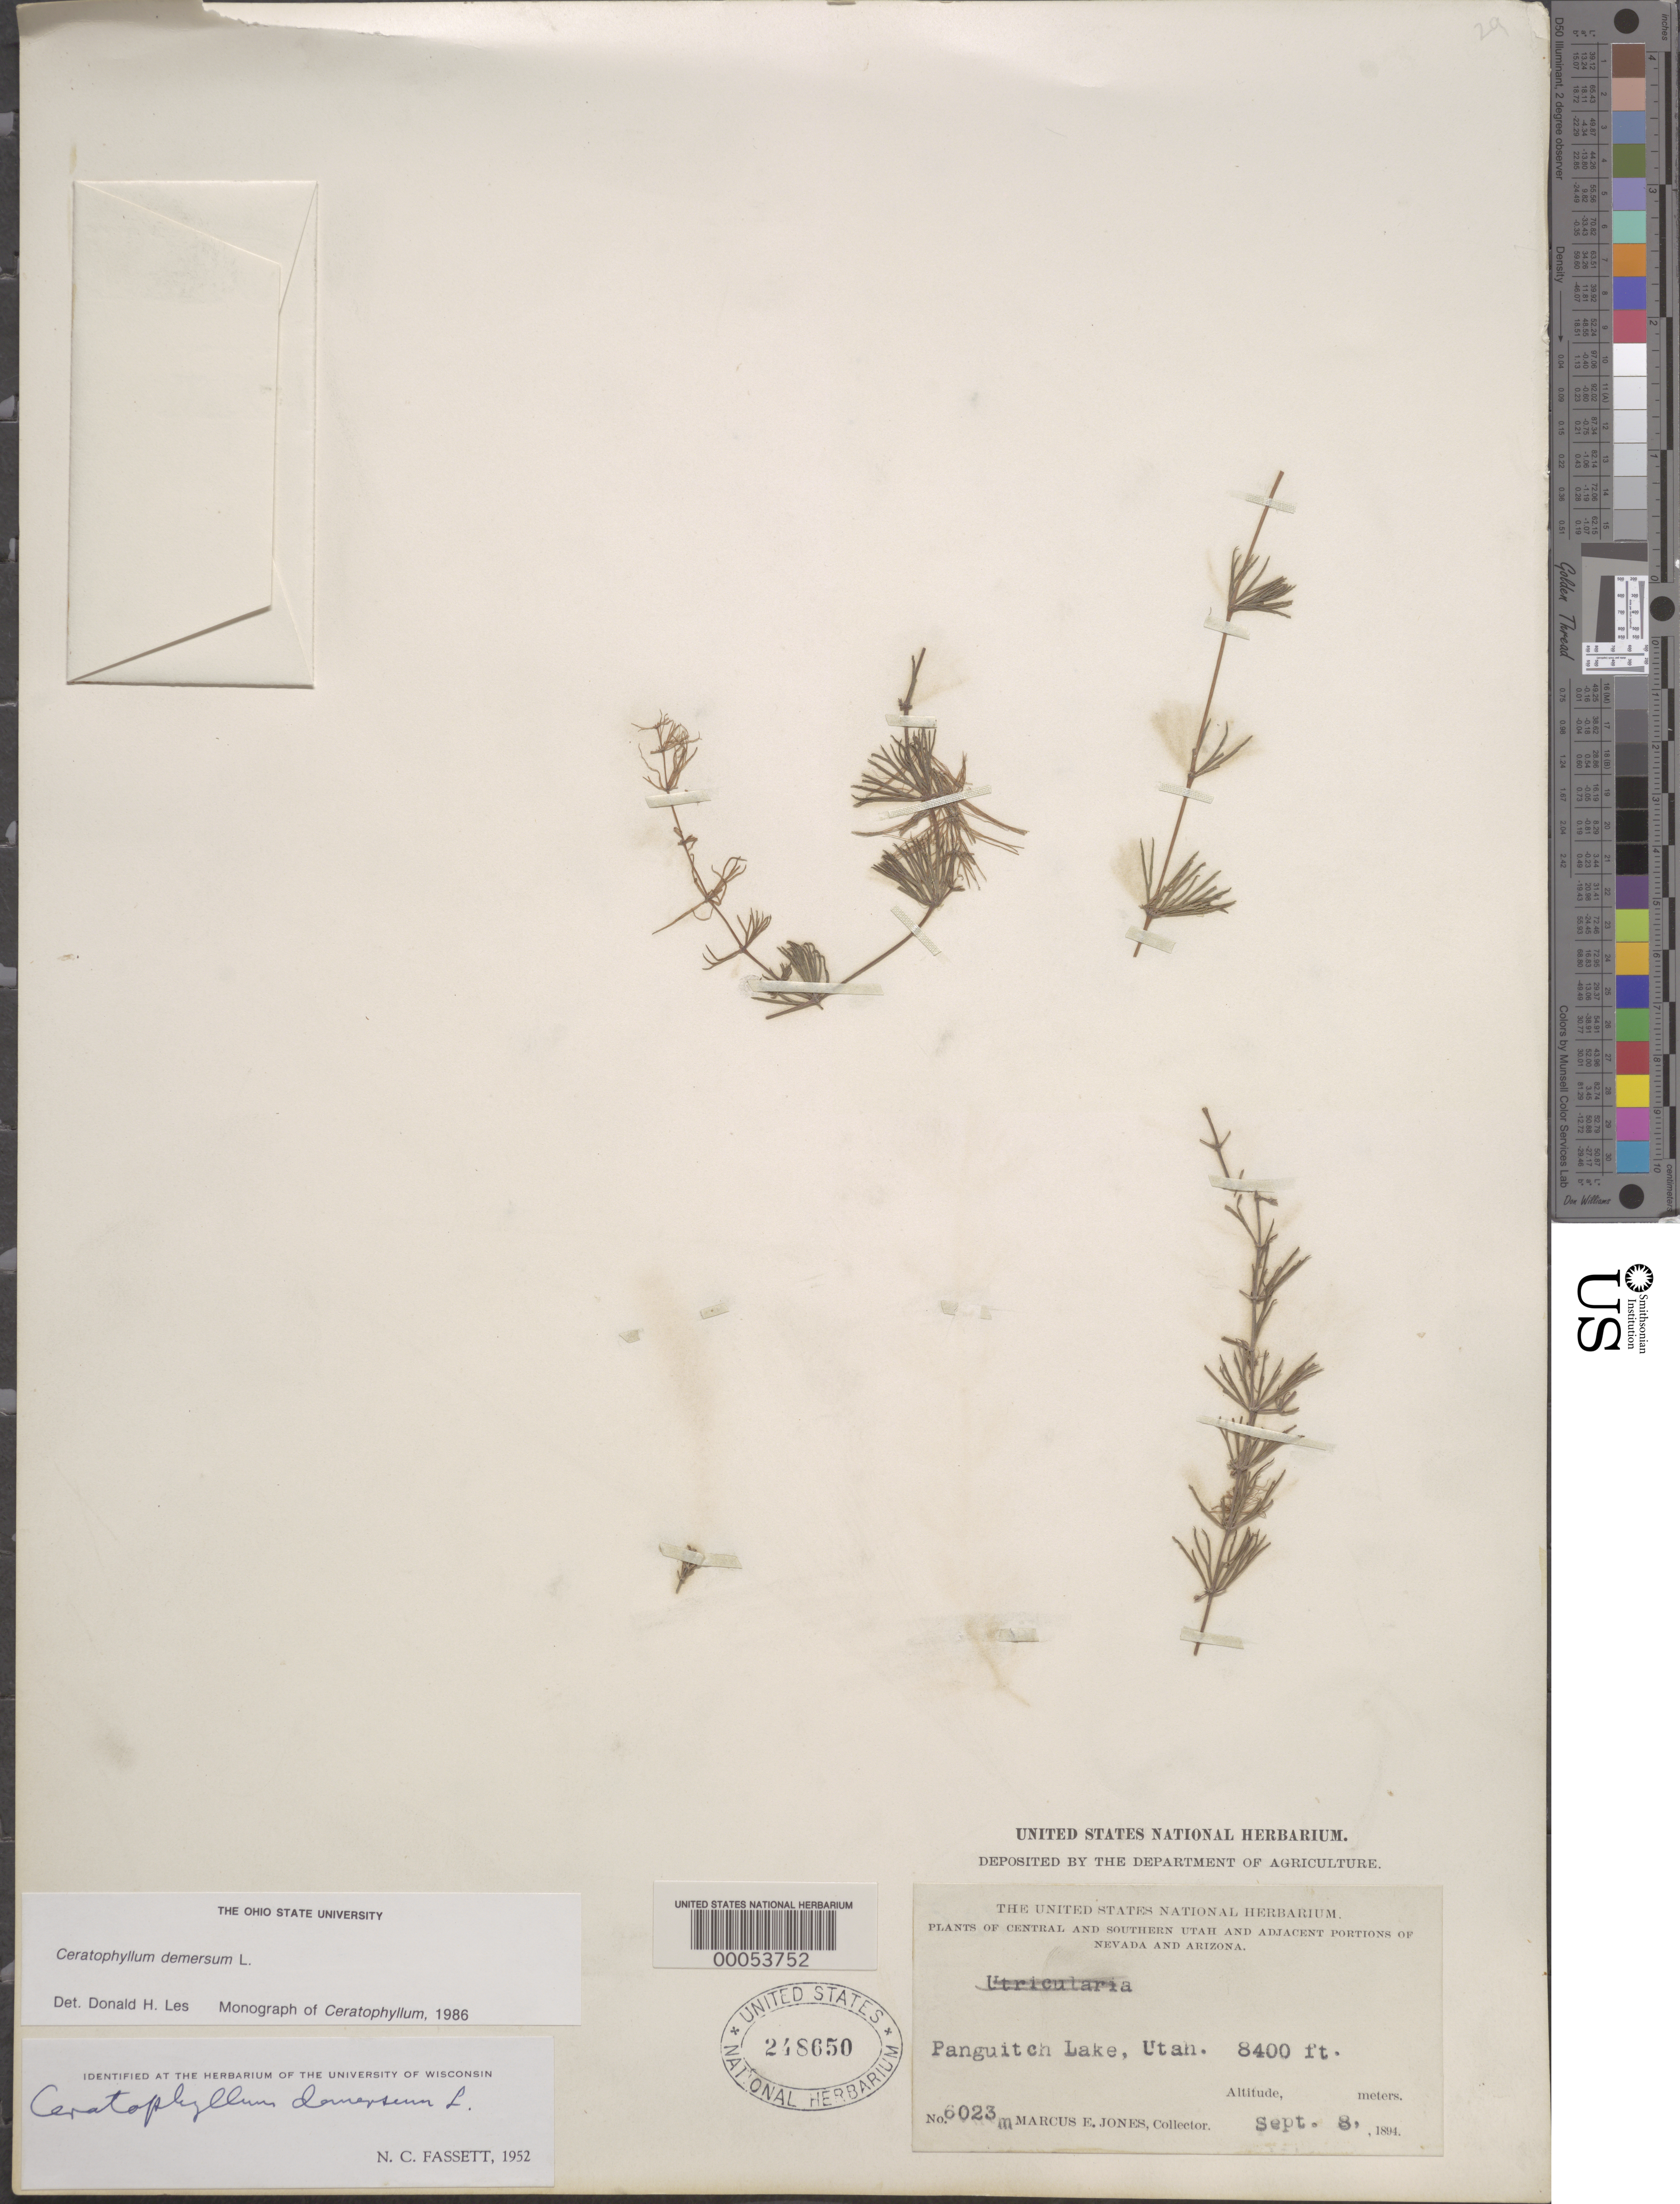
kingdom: Plantae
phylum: Tracheophyta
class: Magnoliopsida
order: Ceratophyllales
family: Ceratophyllaceae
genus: Ceratophyllum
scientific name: Ceratophyllum demersum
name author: L.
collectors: M. E. Jones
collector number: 6023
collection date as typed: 08 Sep 1894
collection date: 1894-09-08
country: United States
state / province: Utah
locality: Panguitch lake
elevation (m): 2560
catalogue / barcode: US 248650